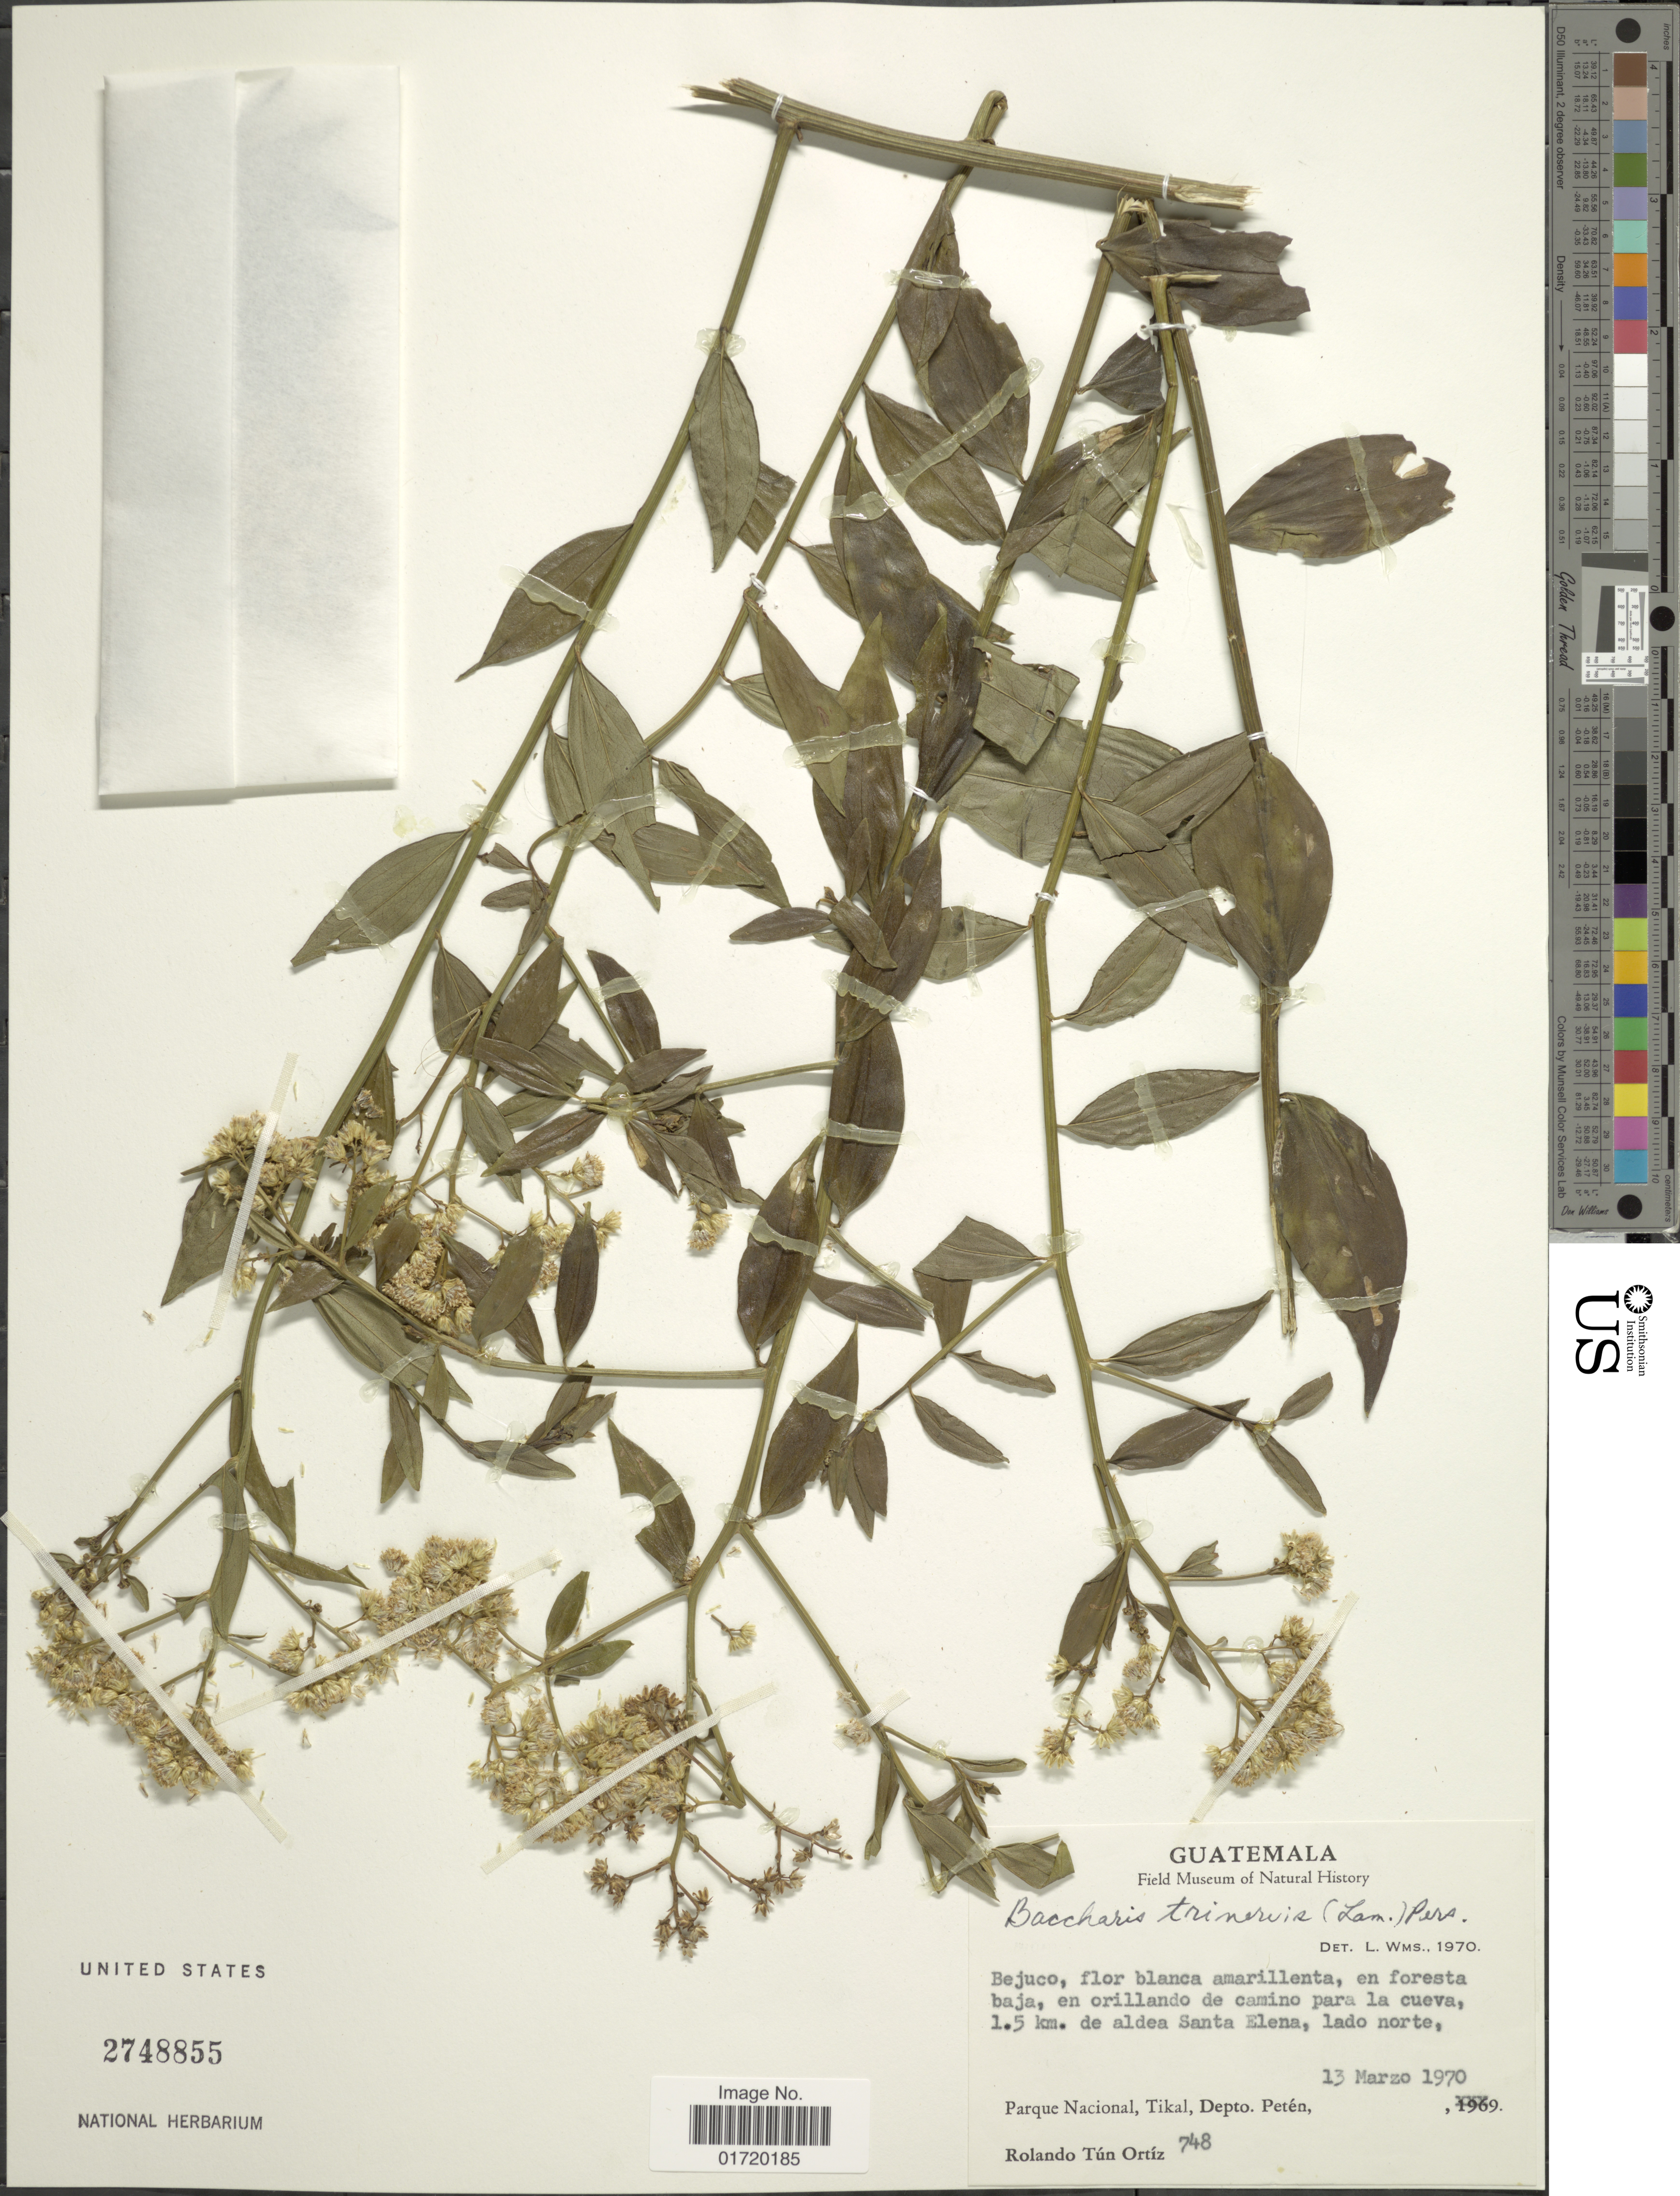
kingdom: Plantae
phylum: Tracheophyta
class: Magnoliopsida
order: Asterales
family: Asteraceae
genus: Baccharis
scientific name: Baccharis trinervis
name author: (Lam.) Pers.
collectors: R. T. Ortíz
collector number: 748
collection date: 1970-03-13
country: Guatemala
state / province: El Petén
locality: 1.5 km de aldea Santa Elena, lado norte, Parque Nacional, Tikal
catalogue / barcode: US 2748855